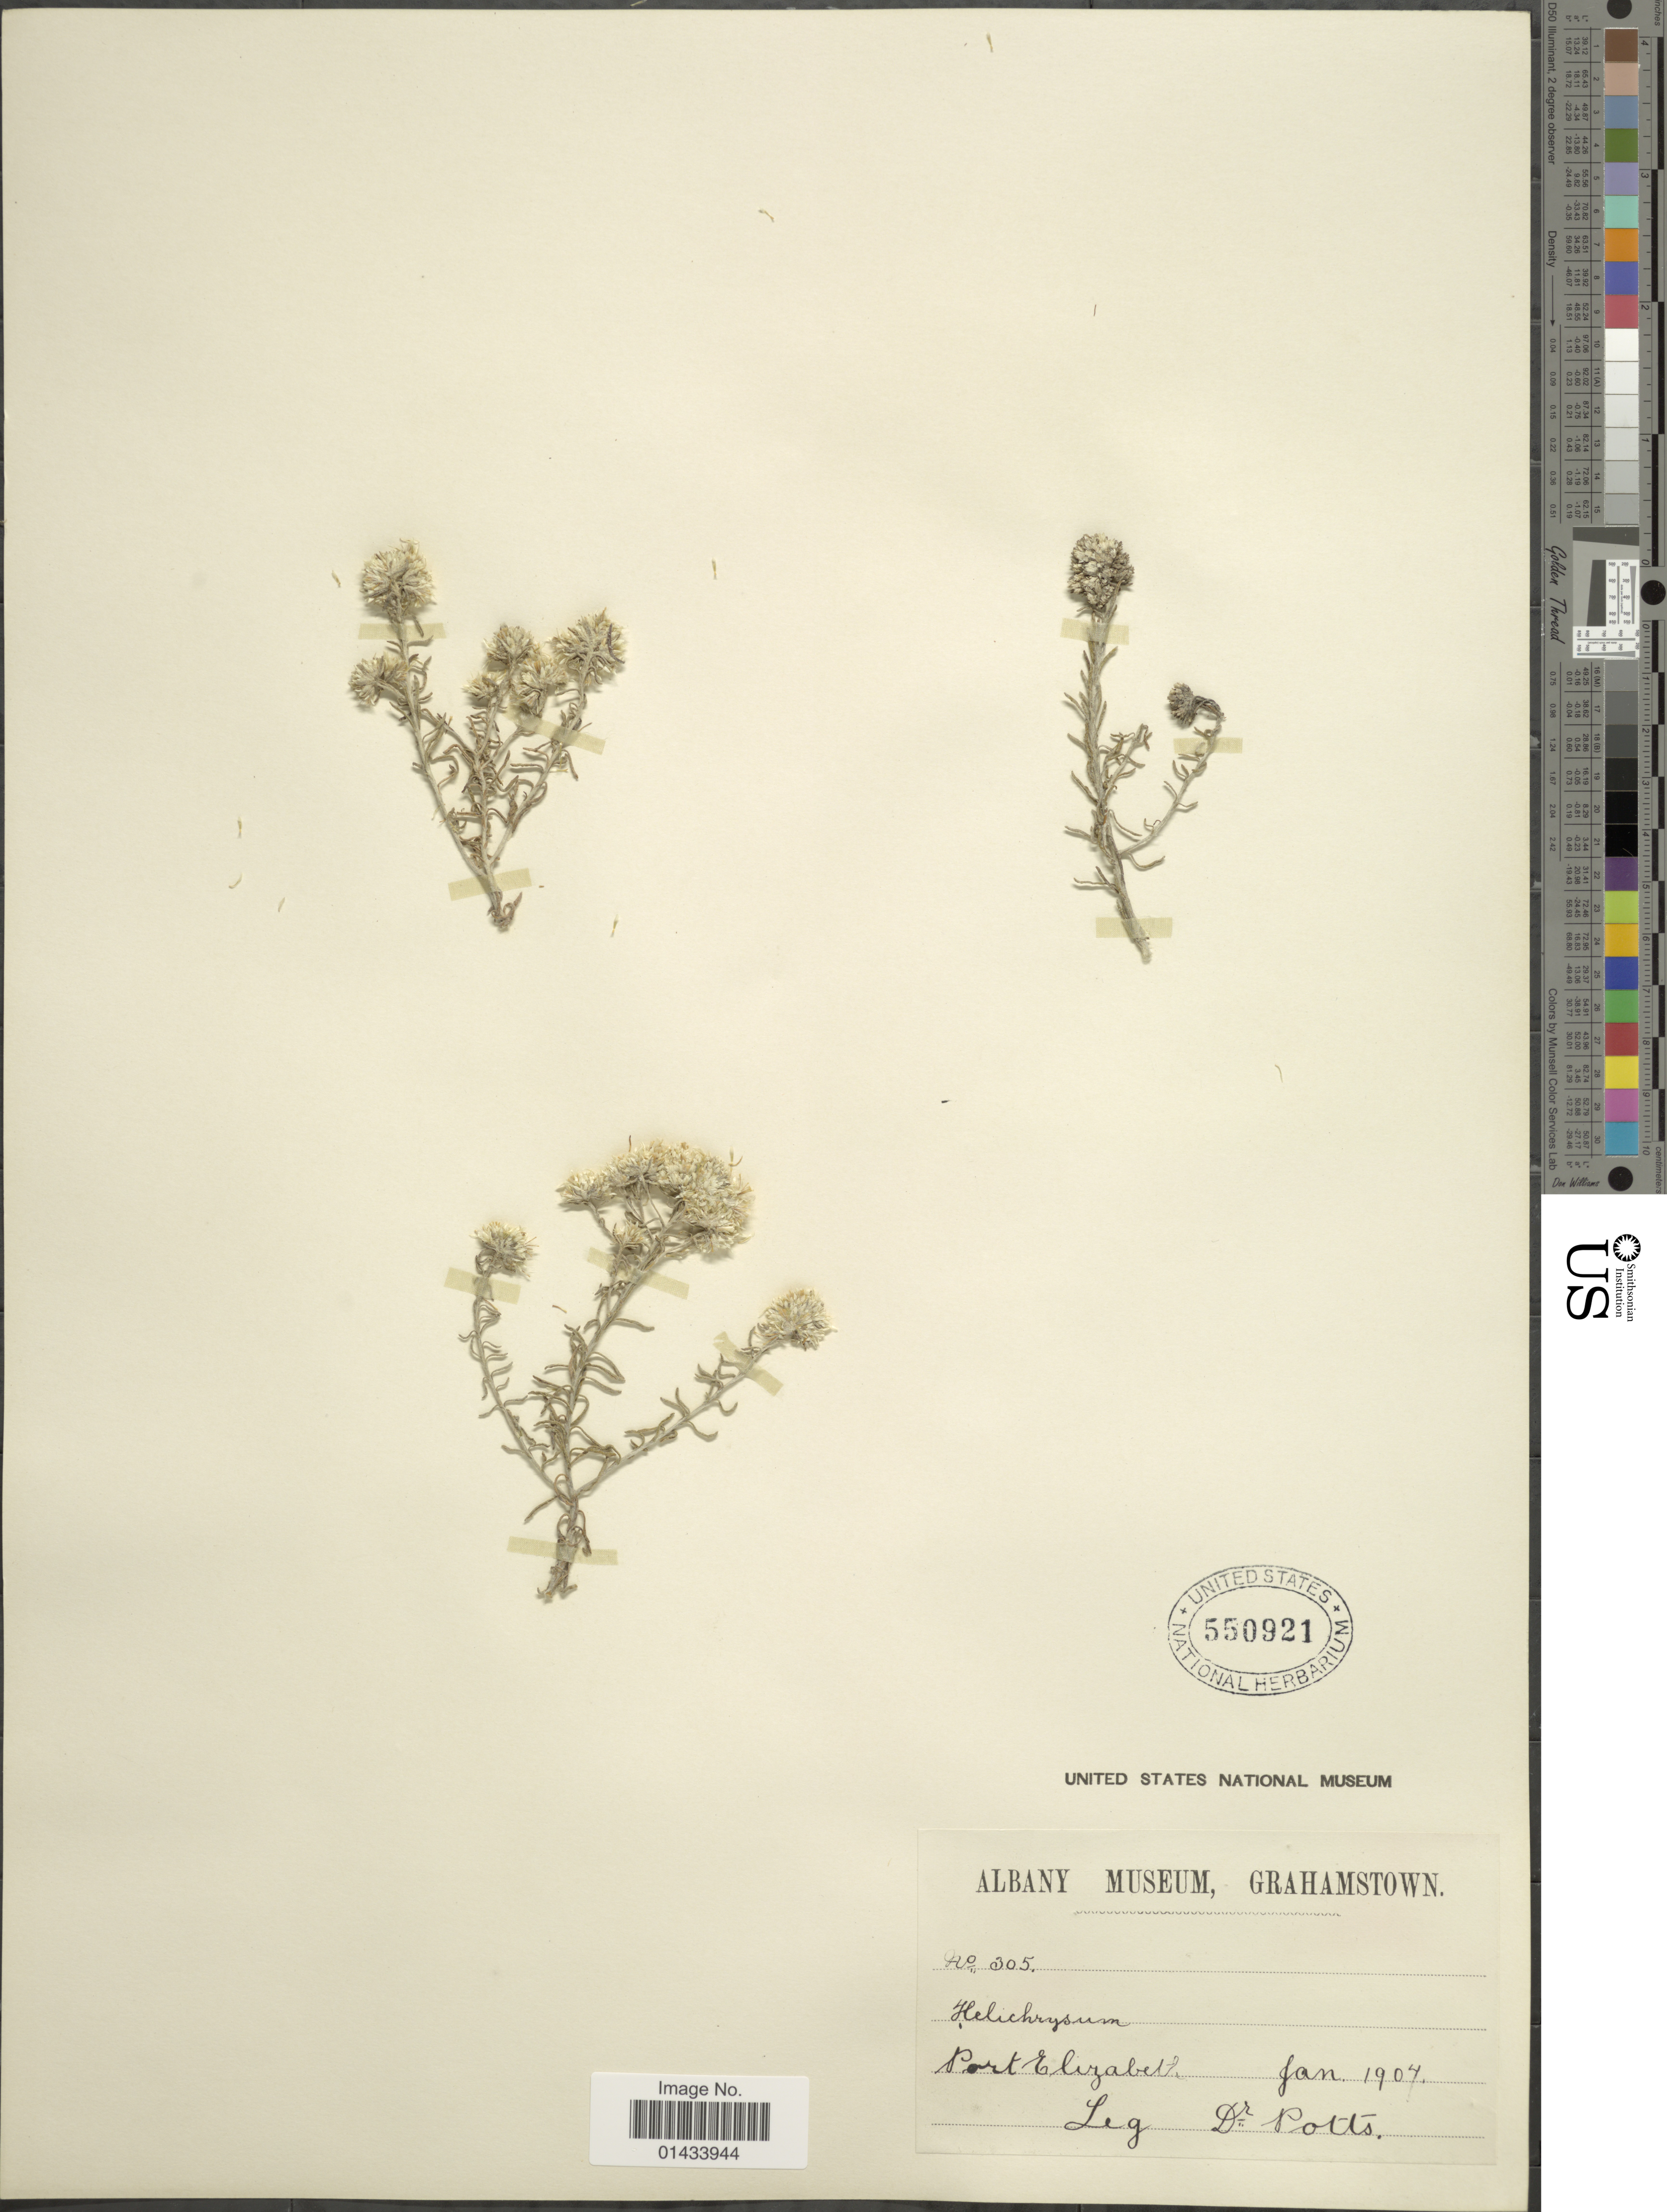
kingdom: Plantae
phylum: Tracheophyta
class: Magnoliopsida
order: Asterales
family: Asteraceae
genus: Helichrysum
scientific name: Helichrysum sp.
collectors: Potts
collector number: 305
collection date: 1904-01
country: South Africa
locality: Port Elizabeth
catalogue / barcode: US 550921